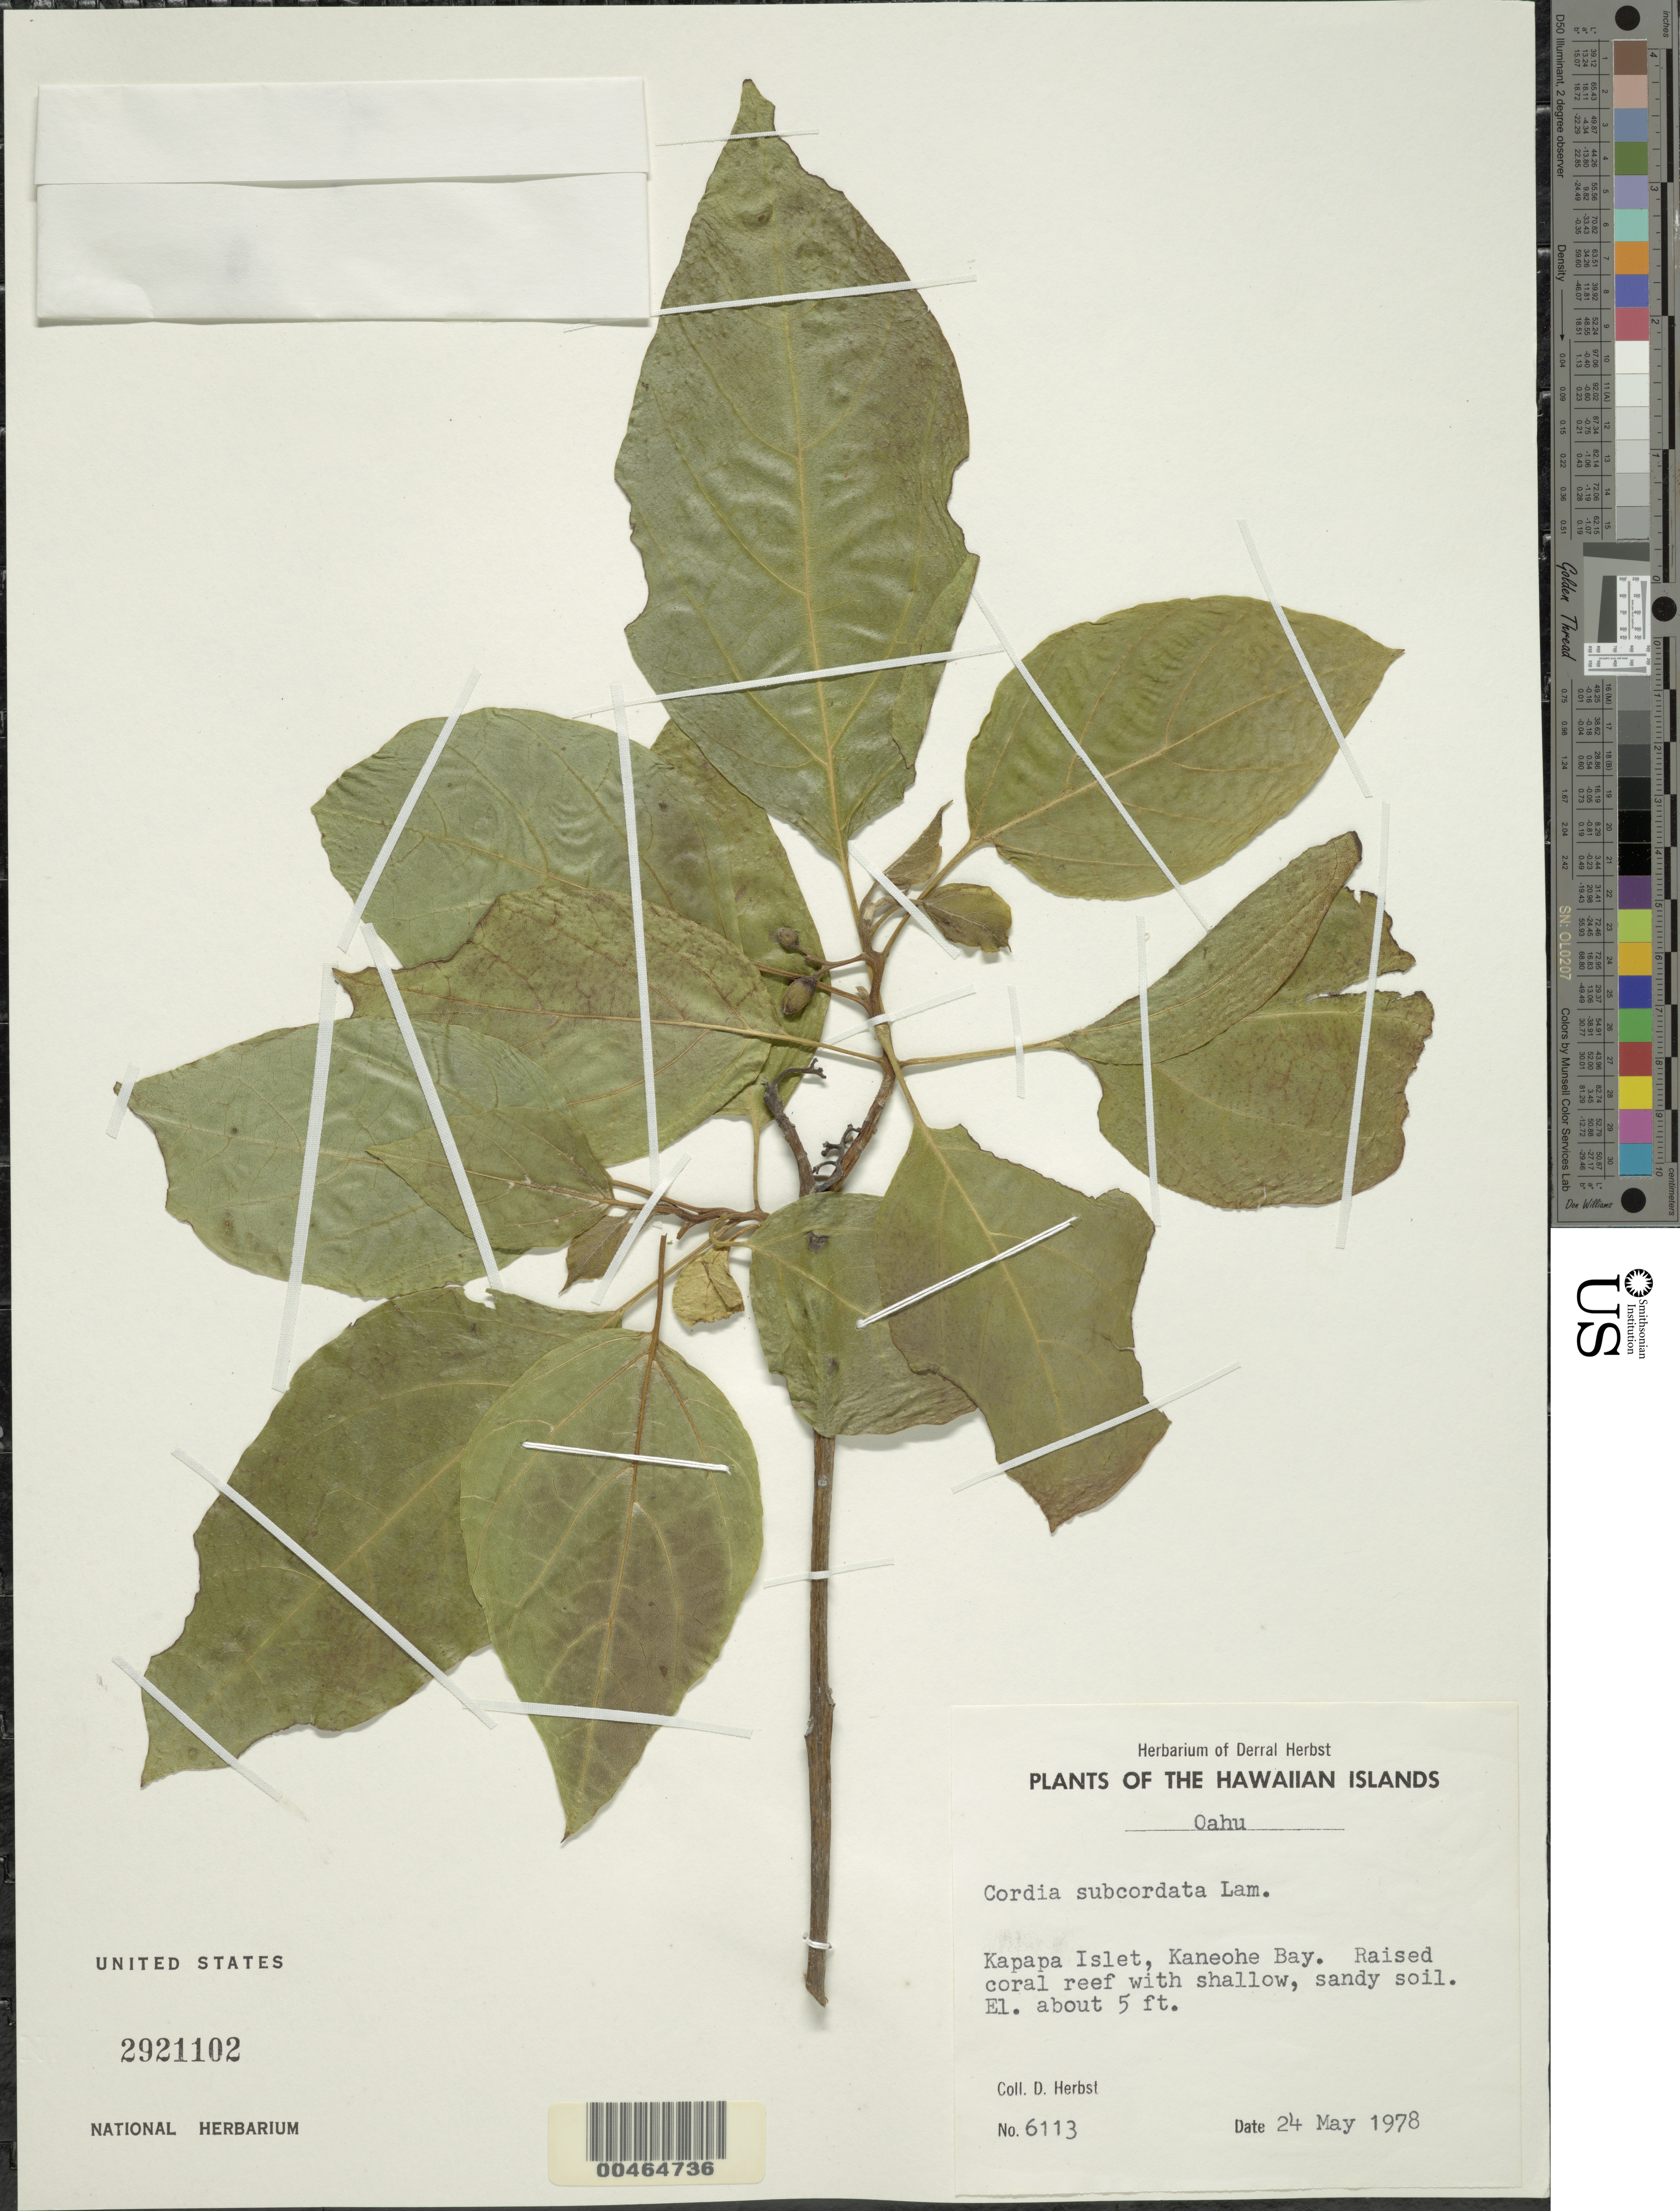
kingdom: Plantae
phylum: Tracheophyta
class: Magnoliopsida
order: Boraginales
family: Cordiaceae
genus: Cordia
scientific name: Cordia subcordata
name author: Lam.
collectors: D. R. Herbst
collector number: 6113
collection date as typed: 24 May 1978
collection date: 1978-05-24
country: United States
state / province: Hawaii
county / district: Kauai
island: Kaua'i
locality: Kapapa Islet, Kaneohe Bay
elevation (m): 2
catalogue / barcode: US 2921102